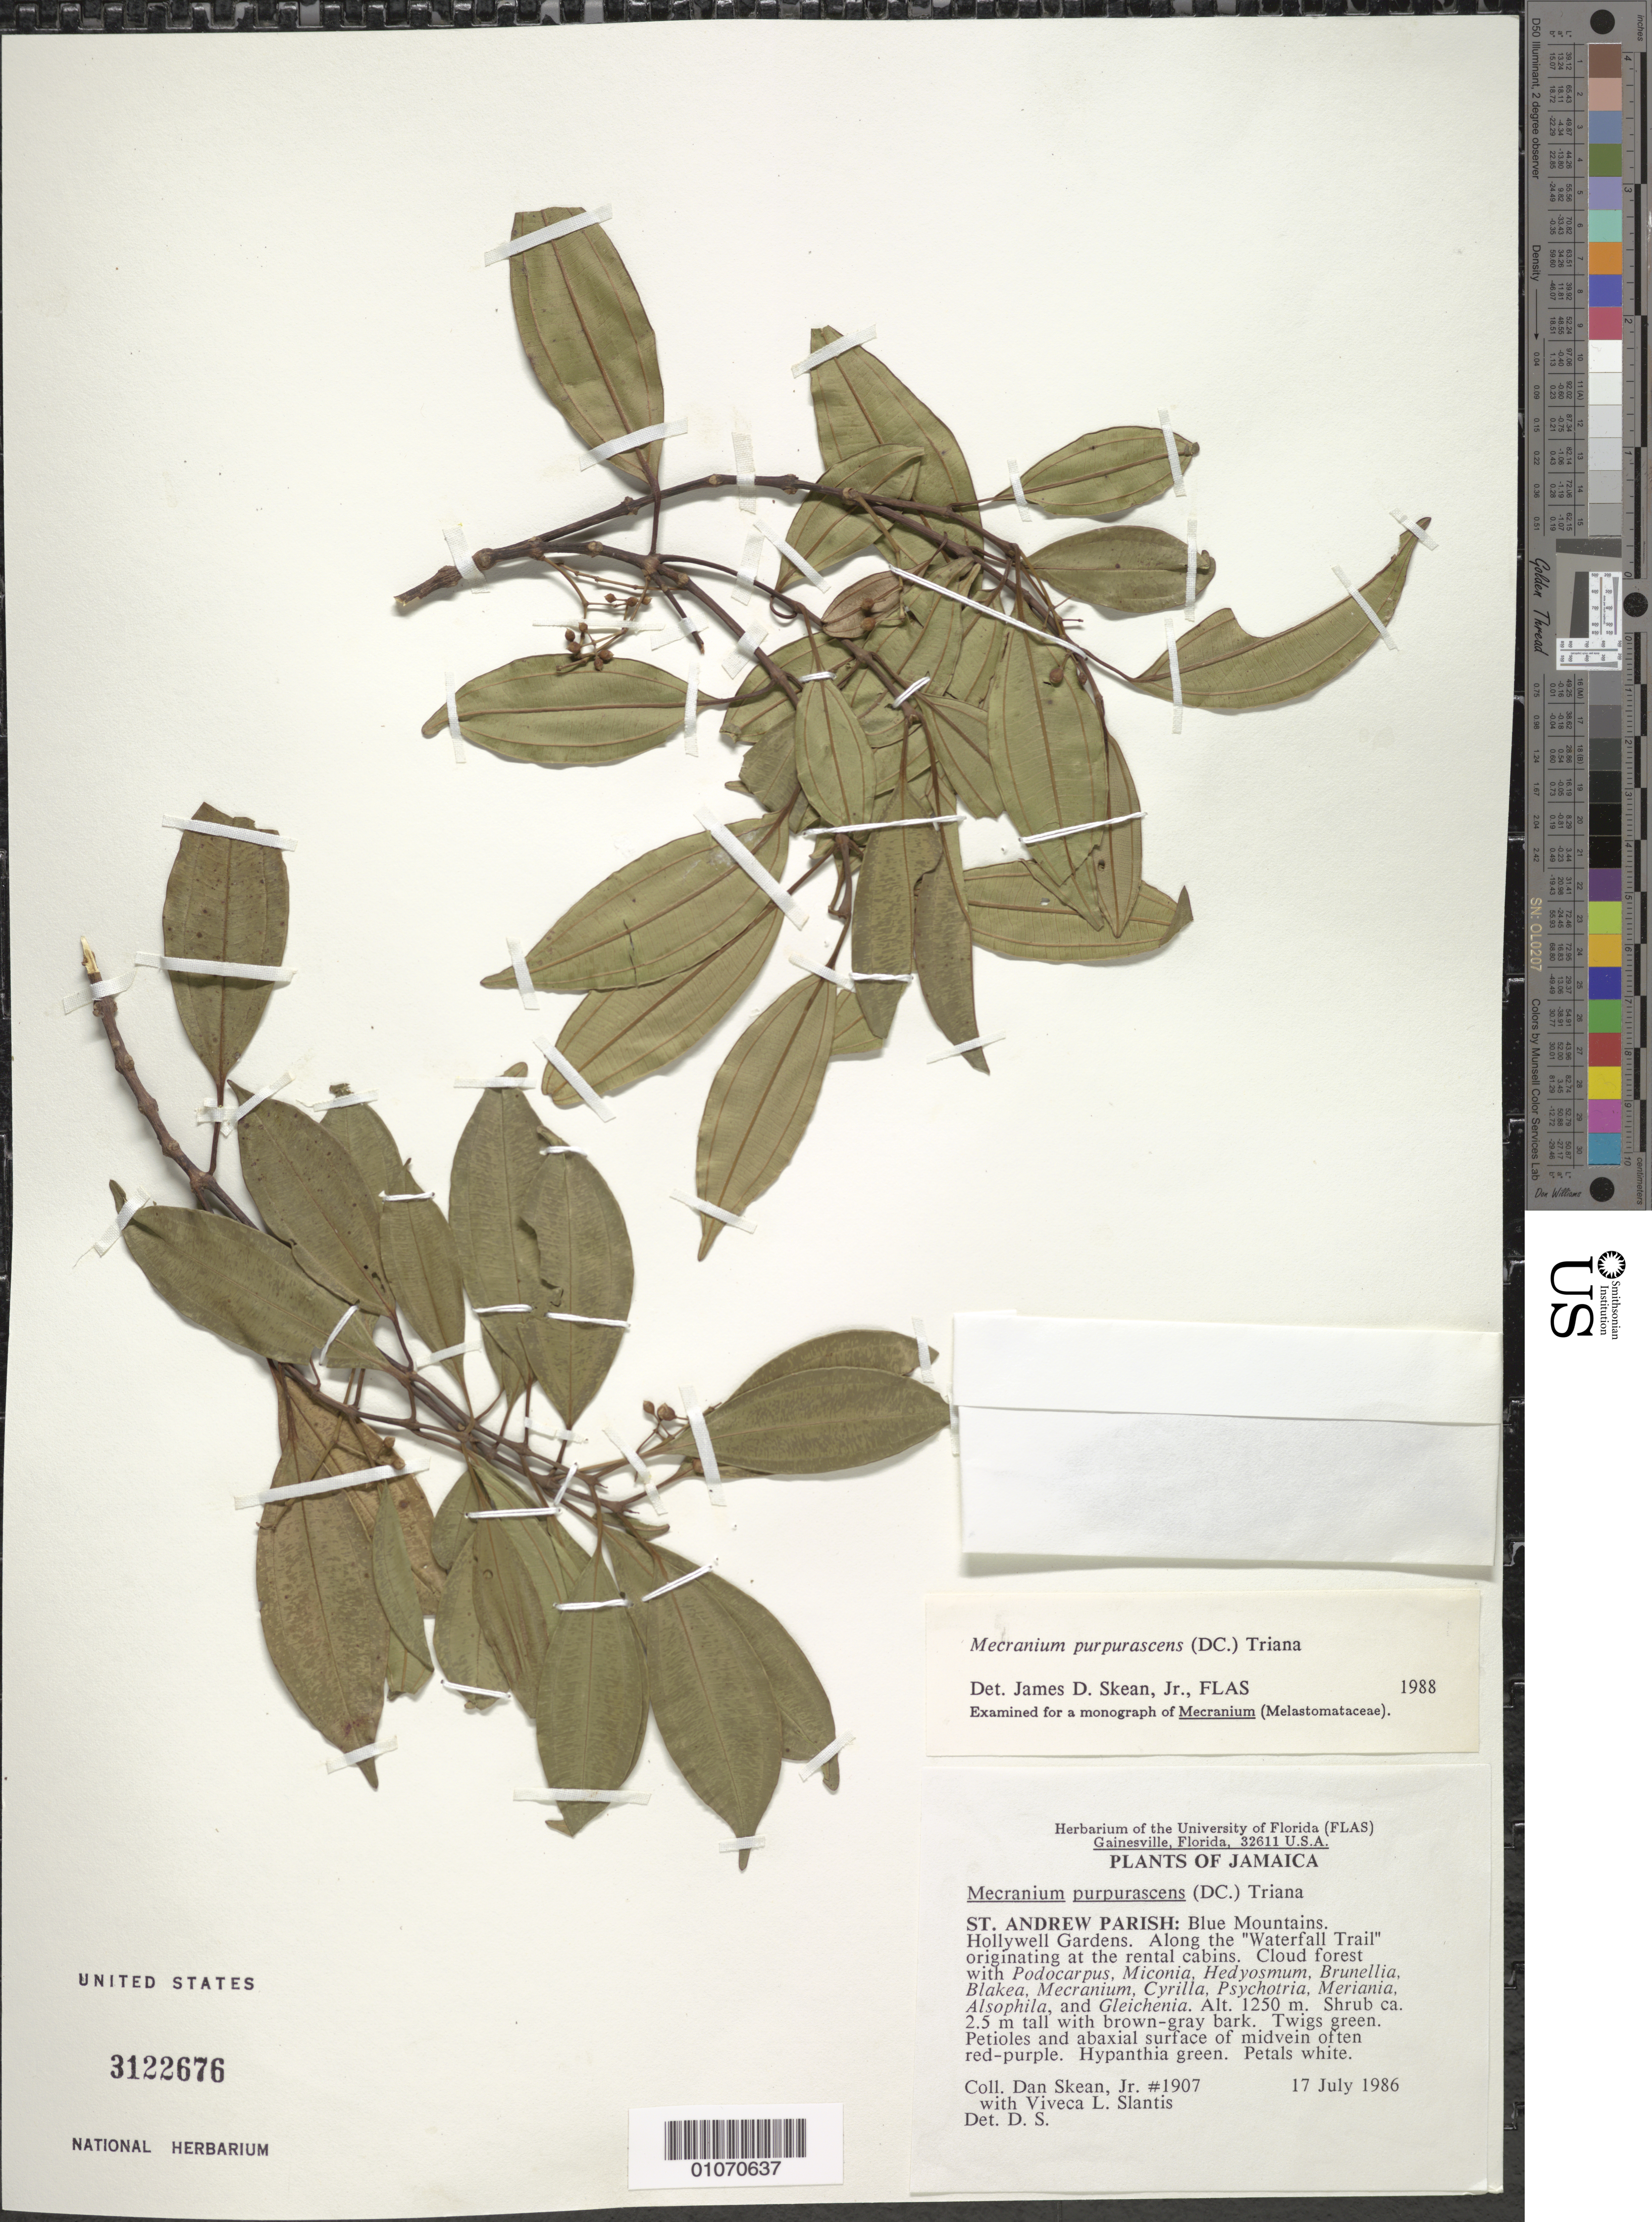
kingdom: Plantae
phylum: Tracheophyta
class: Magnoliopsida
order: Myrtales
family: Melastomataceae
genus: Mecranium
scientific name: Mecranium purpurascens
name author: (DC.) Triana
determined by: Skean, J. D., Jr.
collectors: J. D. Skean & V. Slantis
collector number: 1907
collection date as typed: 17 Jul 1986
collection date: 1986-07-17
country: Jamaica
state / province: Saint Andrew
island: Jamaica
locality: Blue Mountains; Hollywell Gardens; along the "Waterfall Trail", originating at the rental cabins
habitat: Cloud forest with Podocarpus, Miconia, Hedyosmum, Brunellia, Blakea, Mecranium, Cyrilla, Psychotria, Meriania, Alsophila, Gleichenia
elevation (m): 1250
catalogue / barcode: US 3122676